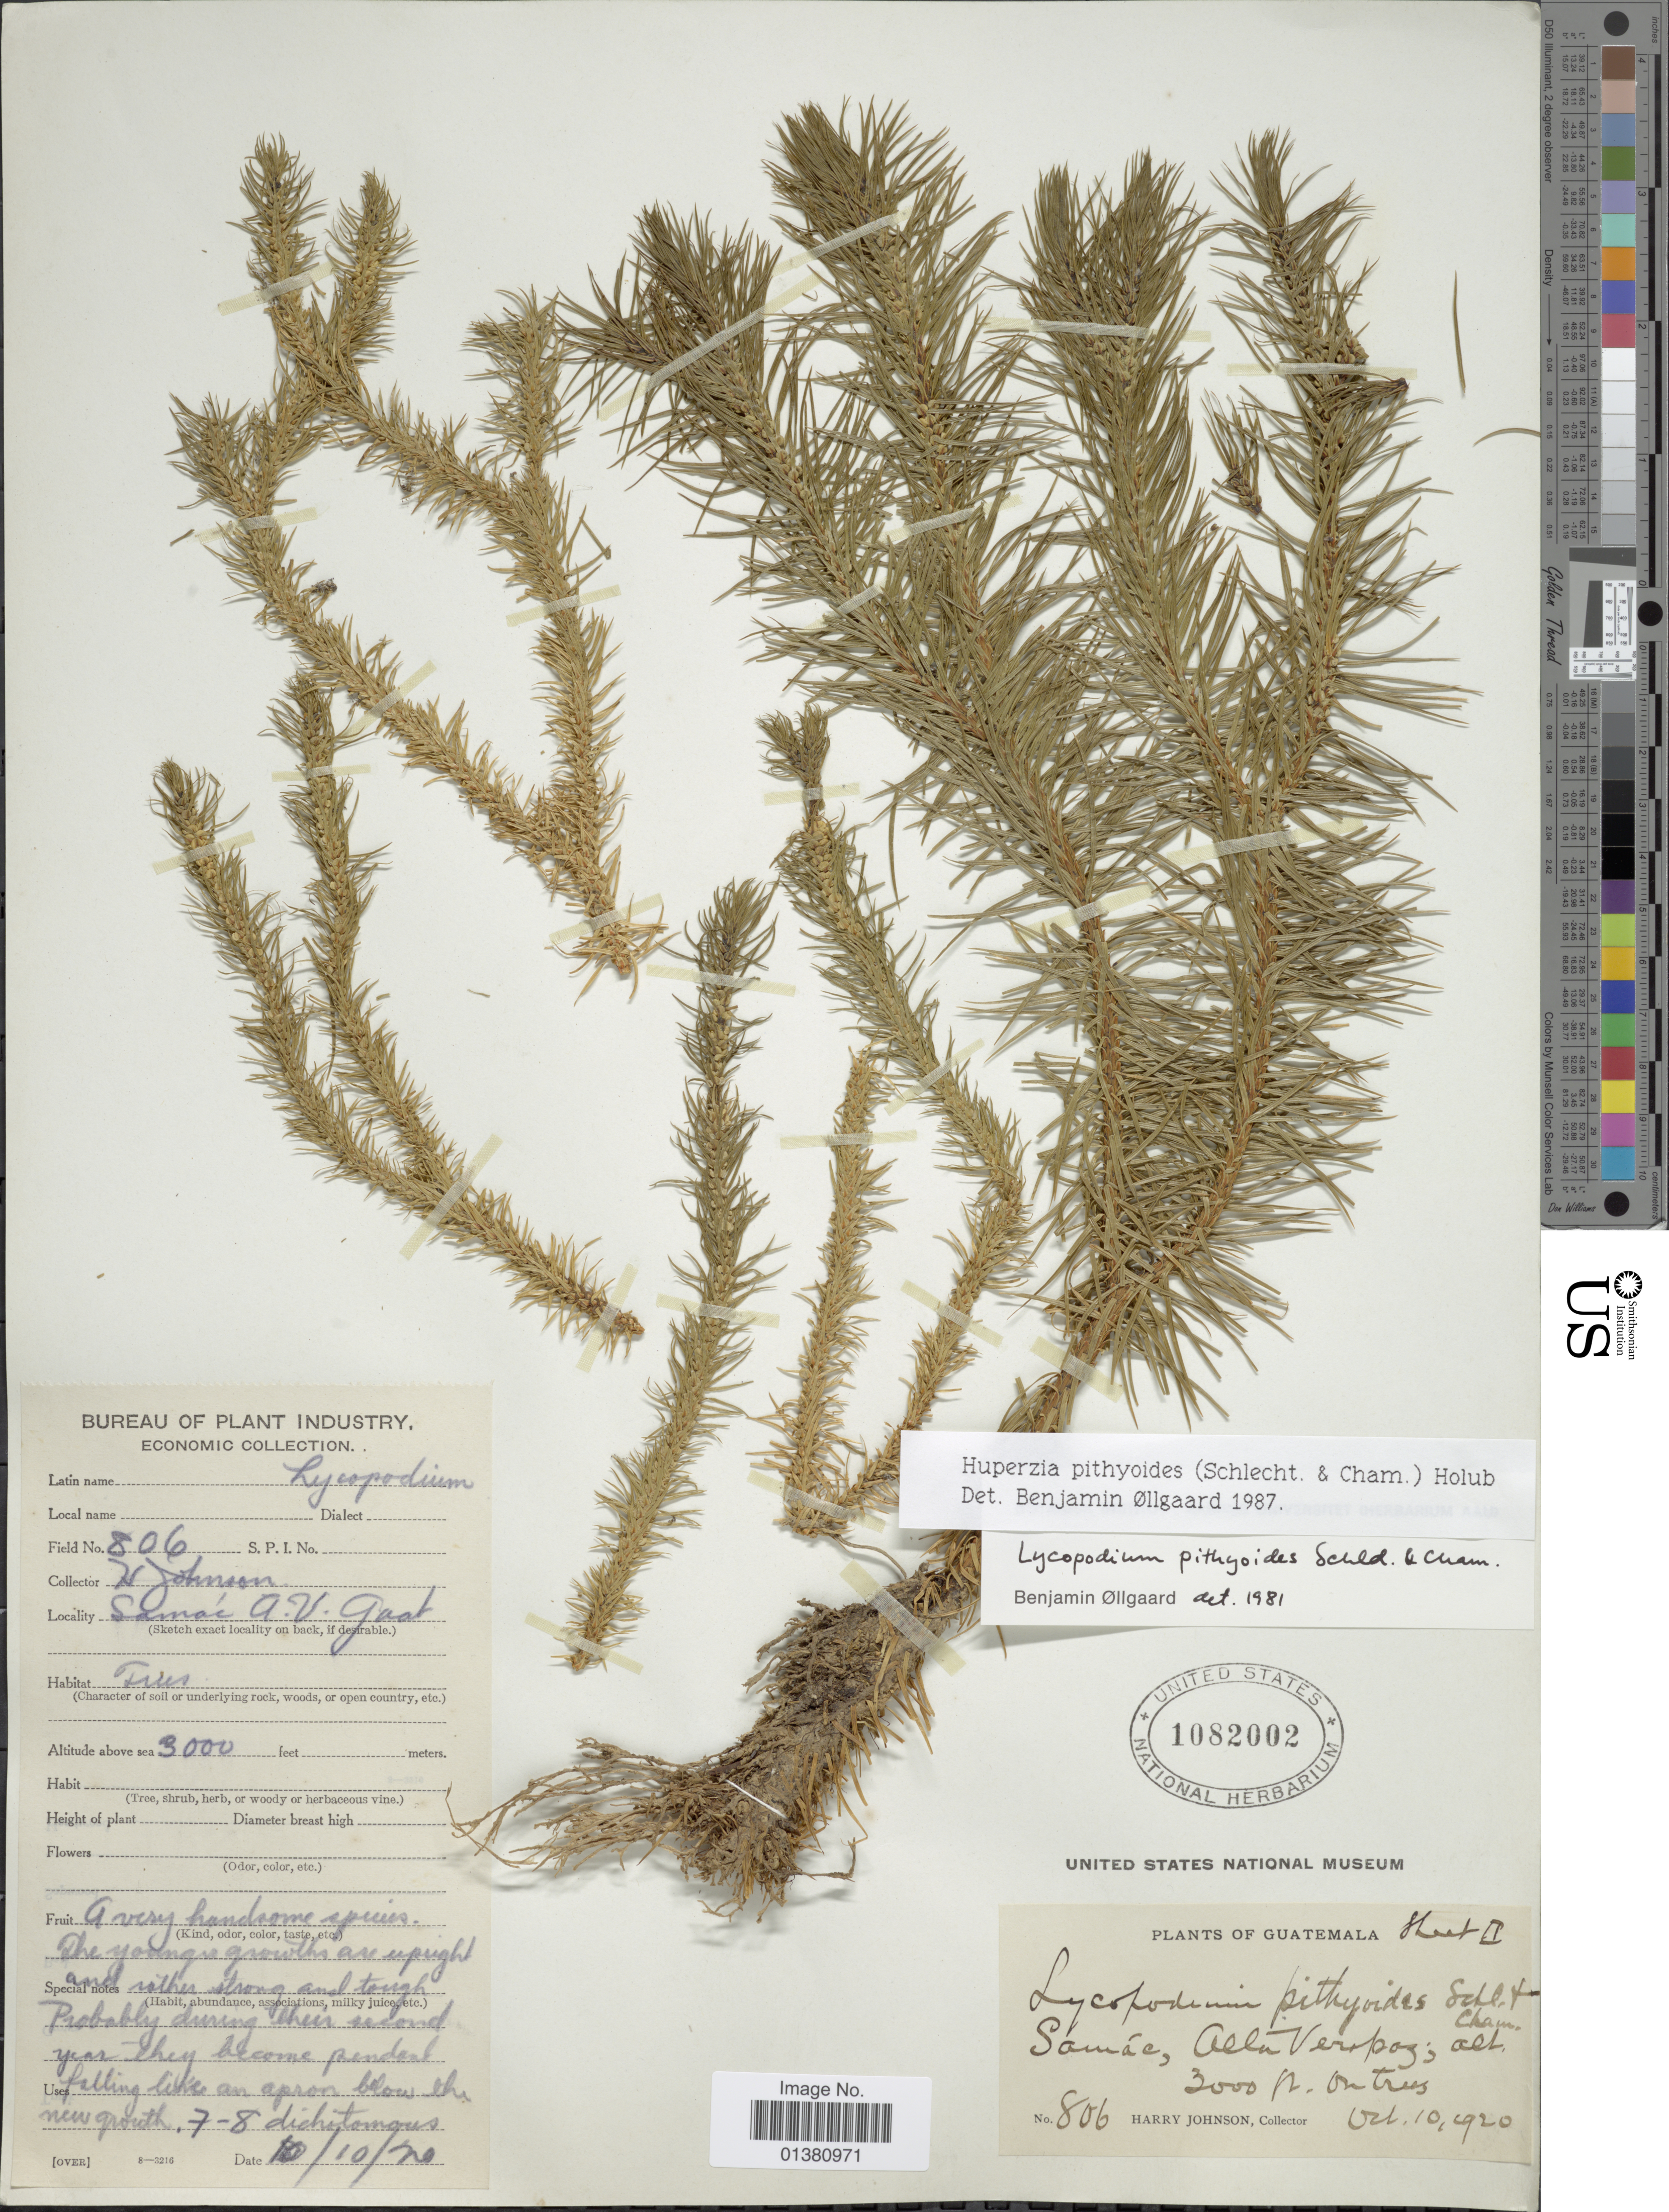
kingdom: Plantae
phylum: Tracheophyta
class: Lycopodiopsida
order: Lycopodiales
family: Lycopodiaceae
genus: Phlegmariurus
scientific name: Phlegmariurus pithyoides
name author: (Schltdl. & Cham.) B. Øllg.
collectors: H. Johnson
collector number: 806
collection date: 1920-10-10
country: Guatemala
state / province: Alta Verapaz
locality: Samac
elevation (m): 914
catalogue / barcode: US 1082002